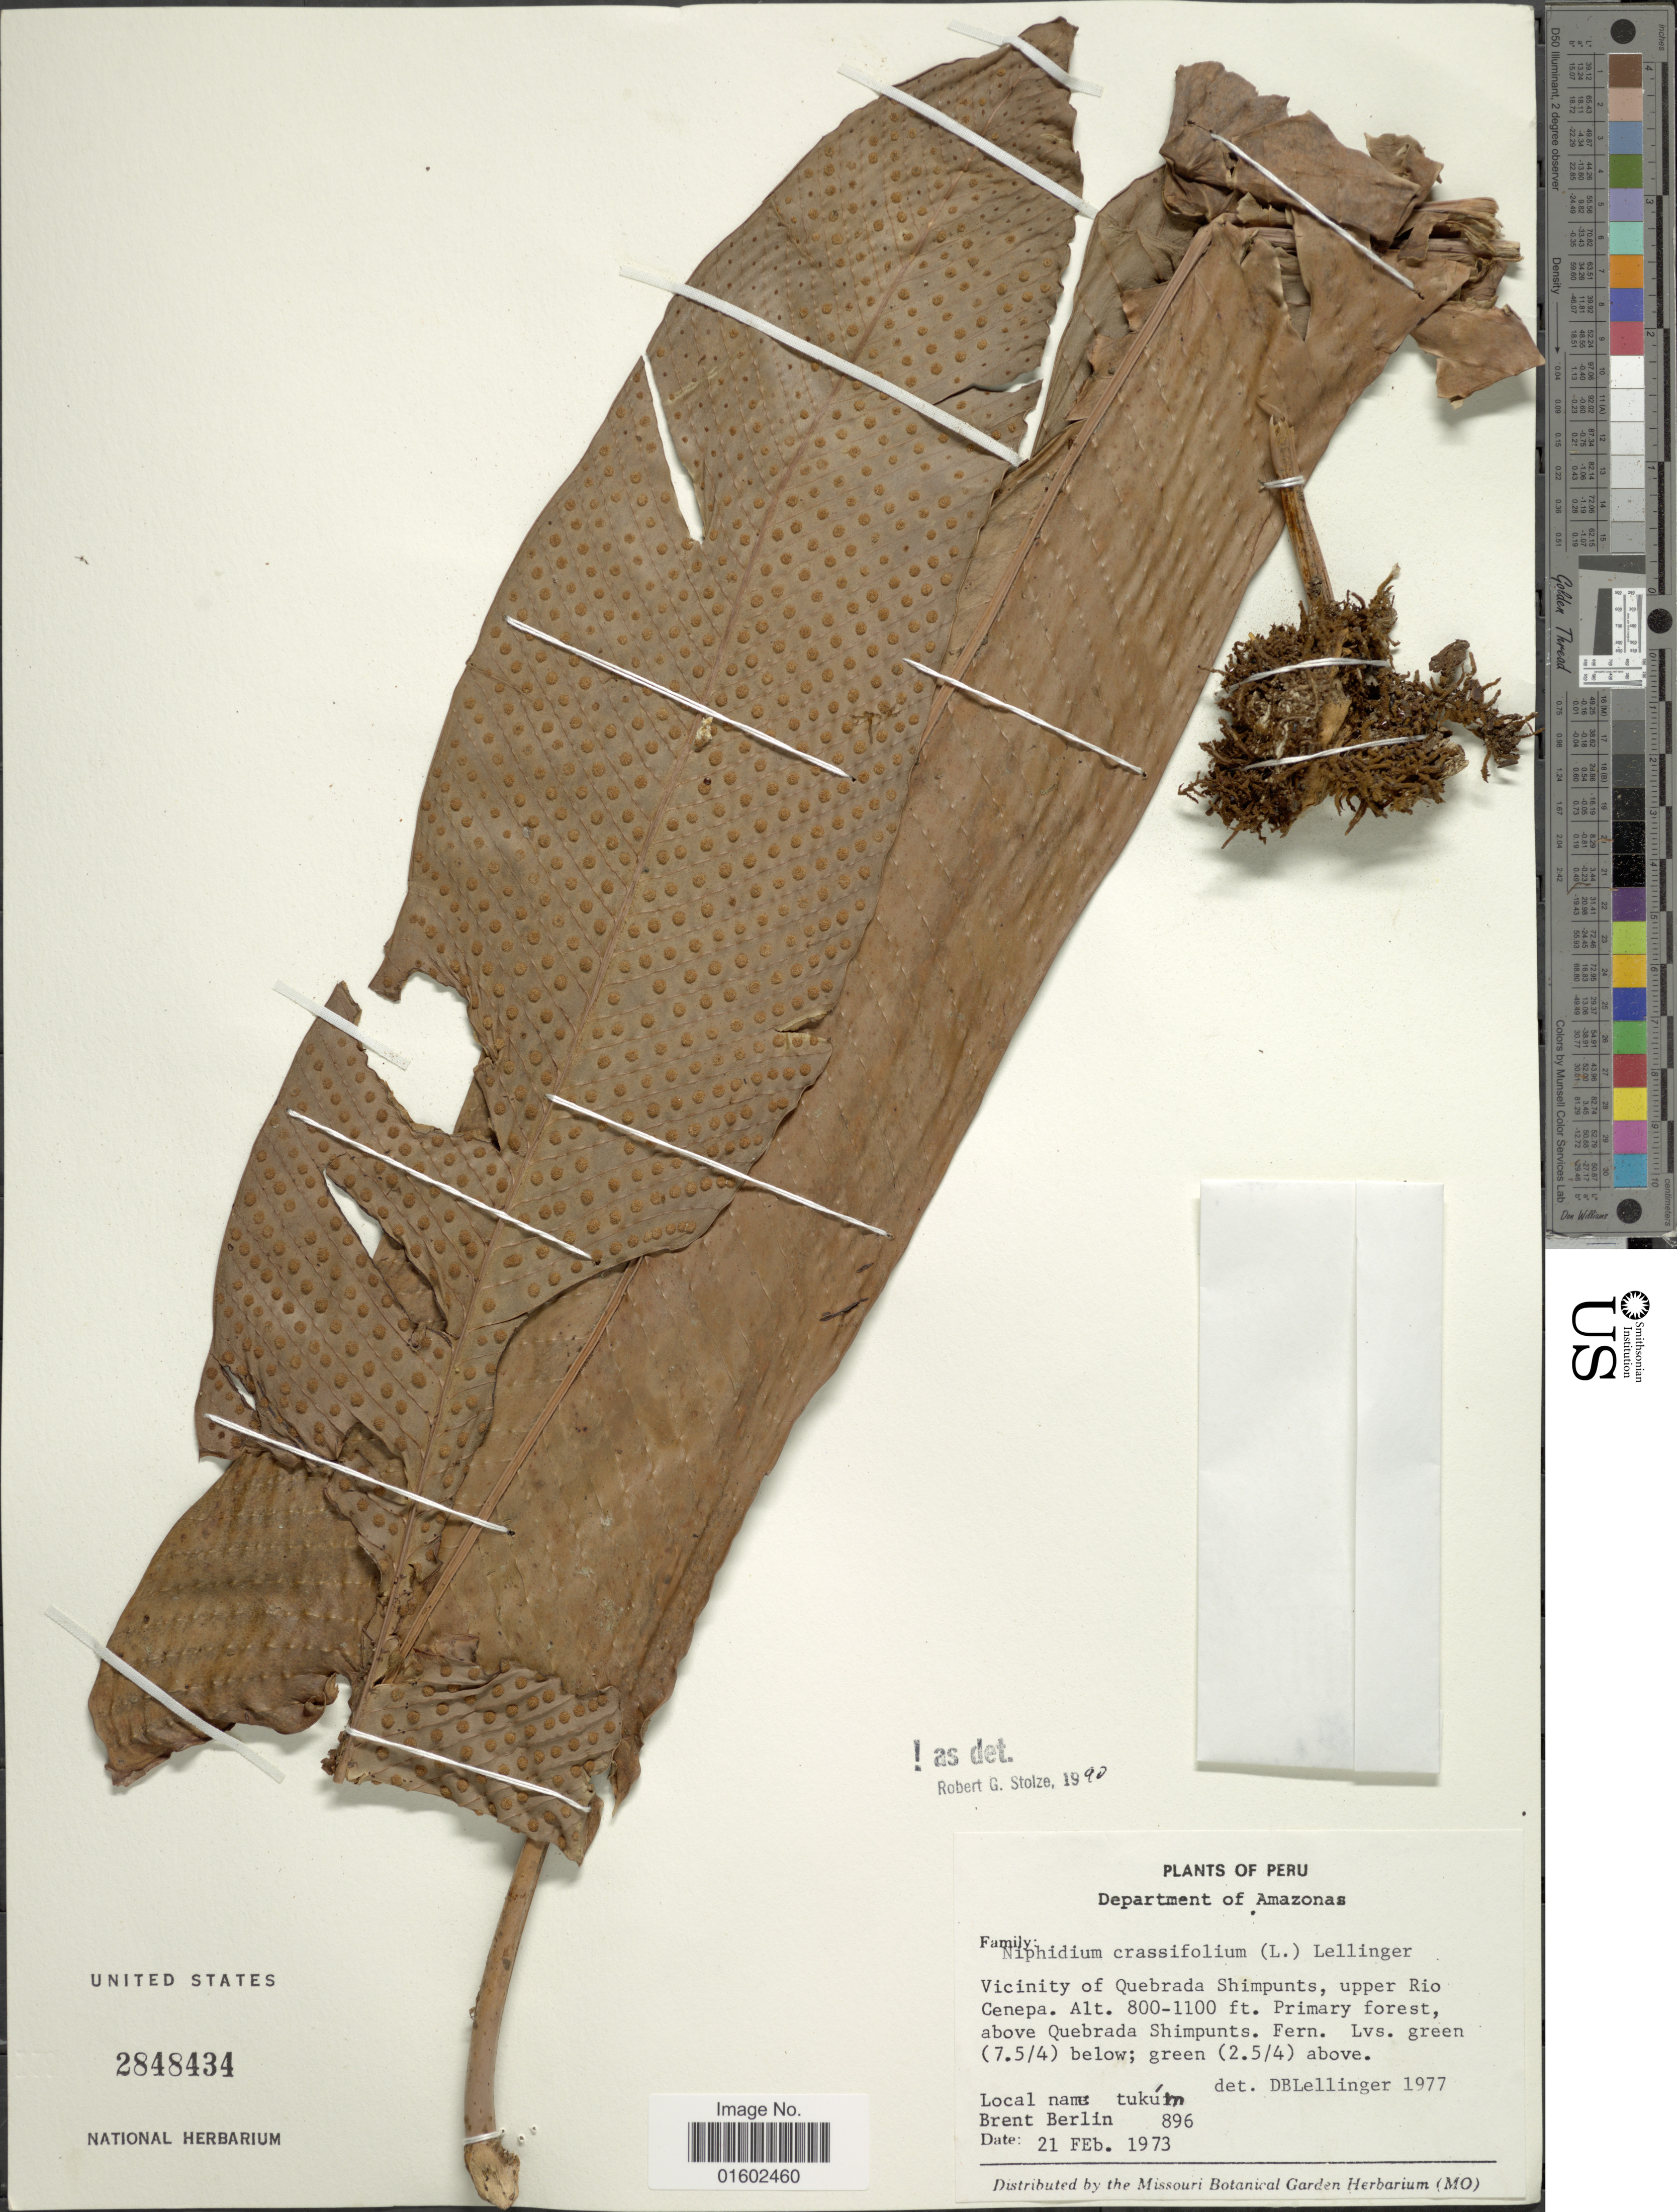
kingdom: Plantae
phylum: Tracheophyta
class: Polypodiopsida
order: Polypodiales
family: Polypodiaceae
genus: Niphidium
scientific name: Niphidium crassifolium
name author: (L.) Lellinger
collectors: B. Berlin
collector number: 896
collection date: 1973-02-21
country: Peru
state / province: Amazonas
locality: Department of Amazonas, Vicinity of Quebrada Shimpunts, upper Rio Cenepa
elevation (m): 244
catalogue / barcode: US 2848434